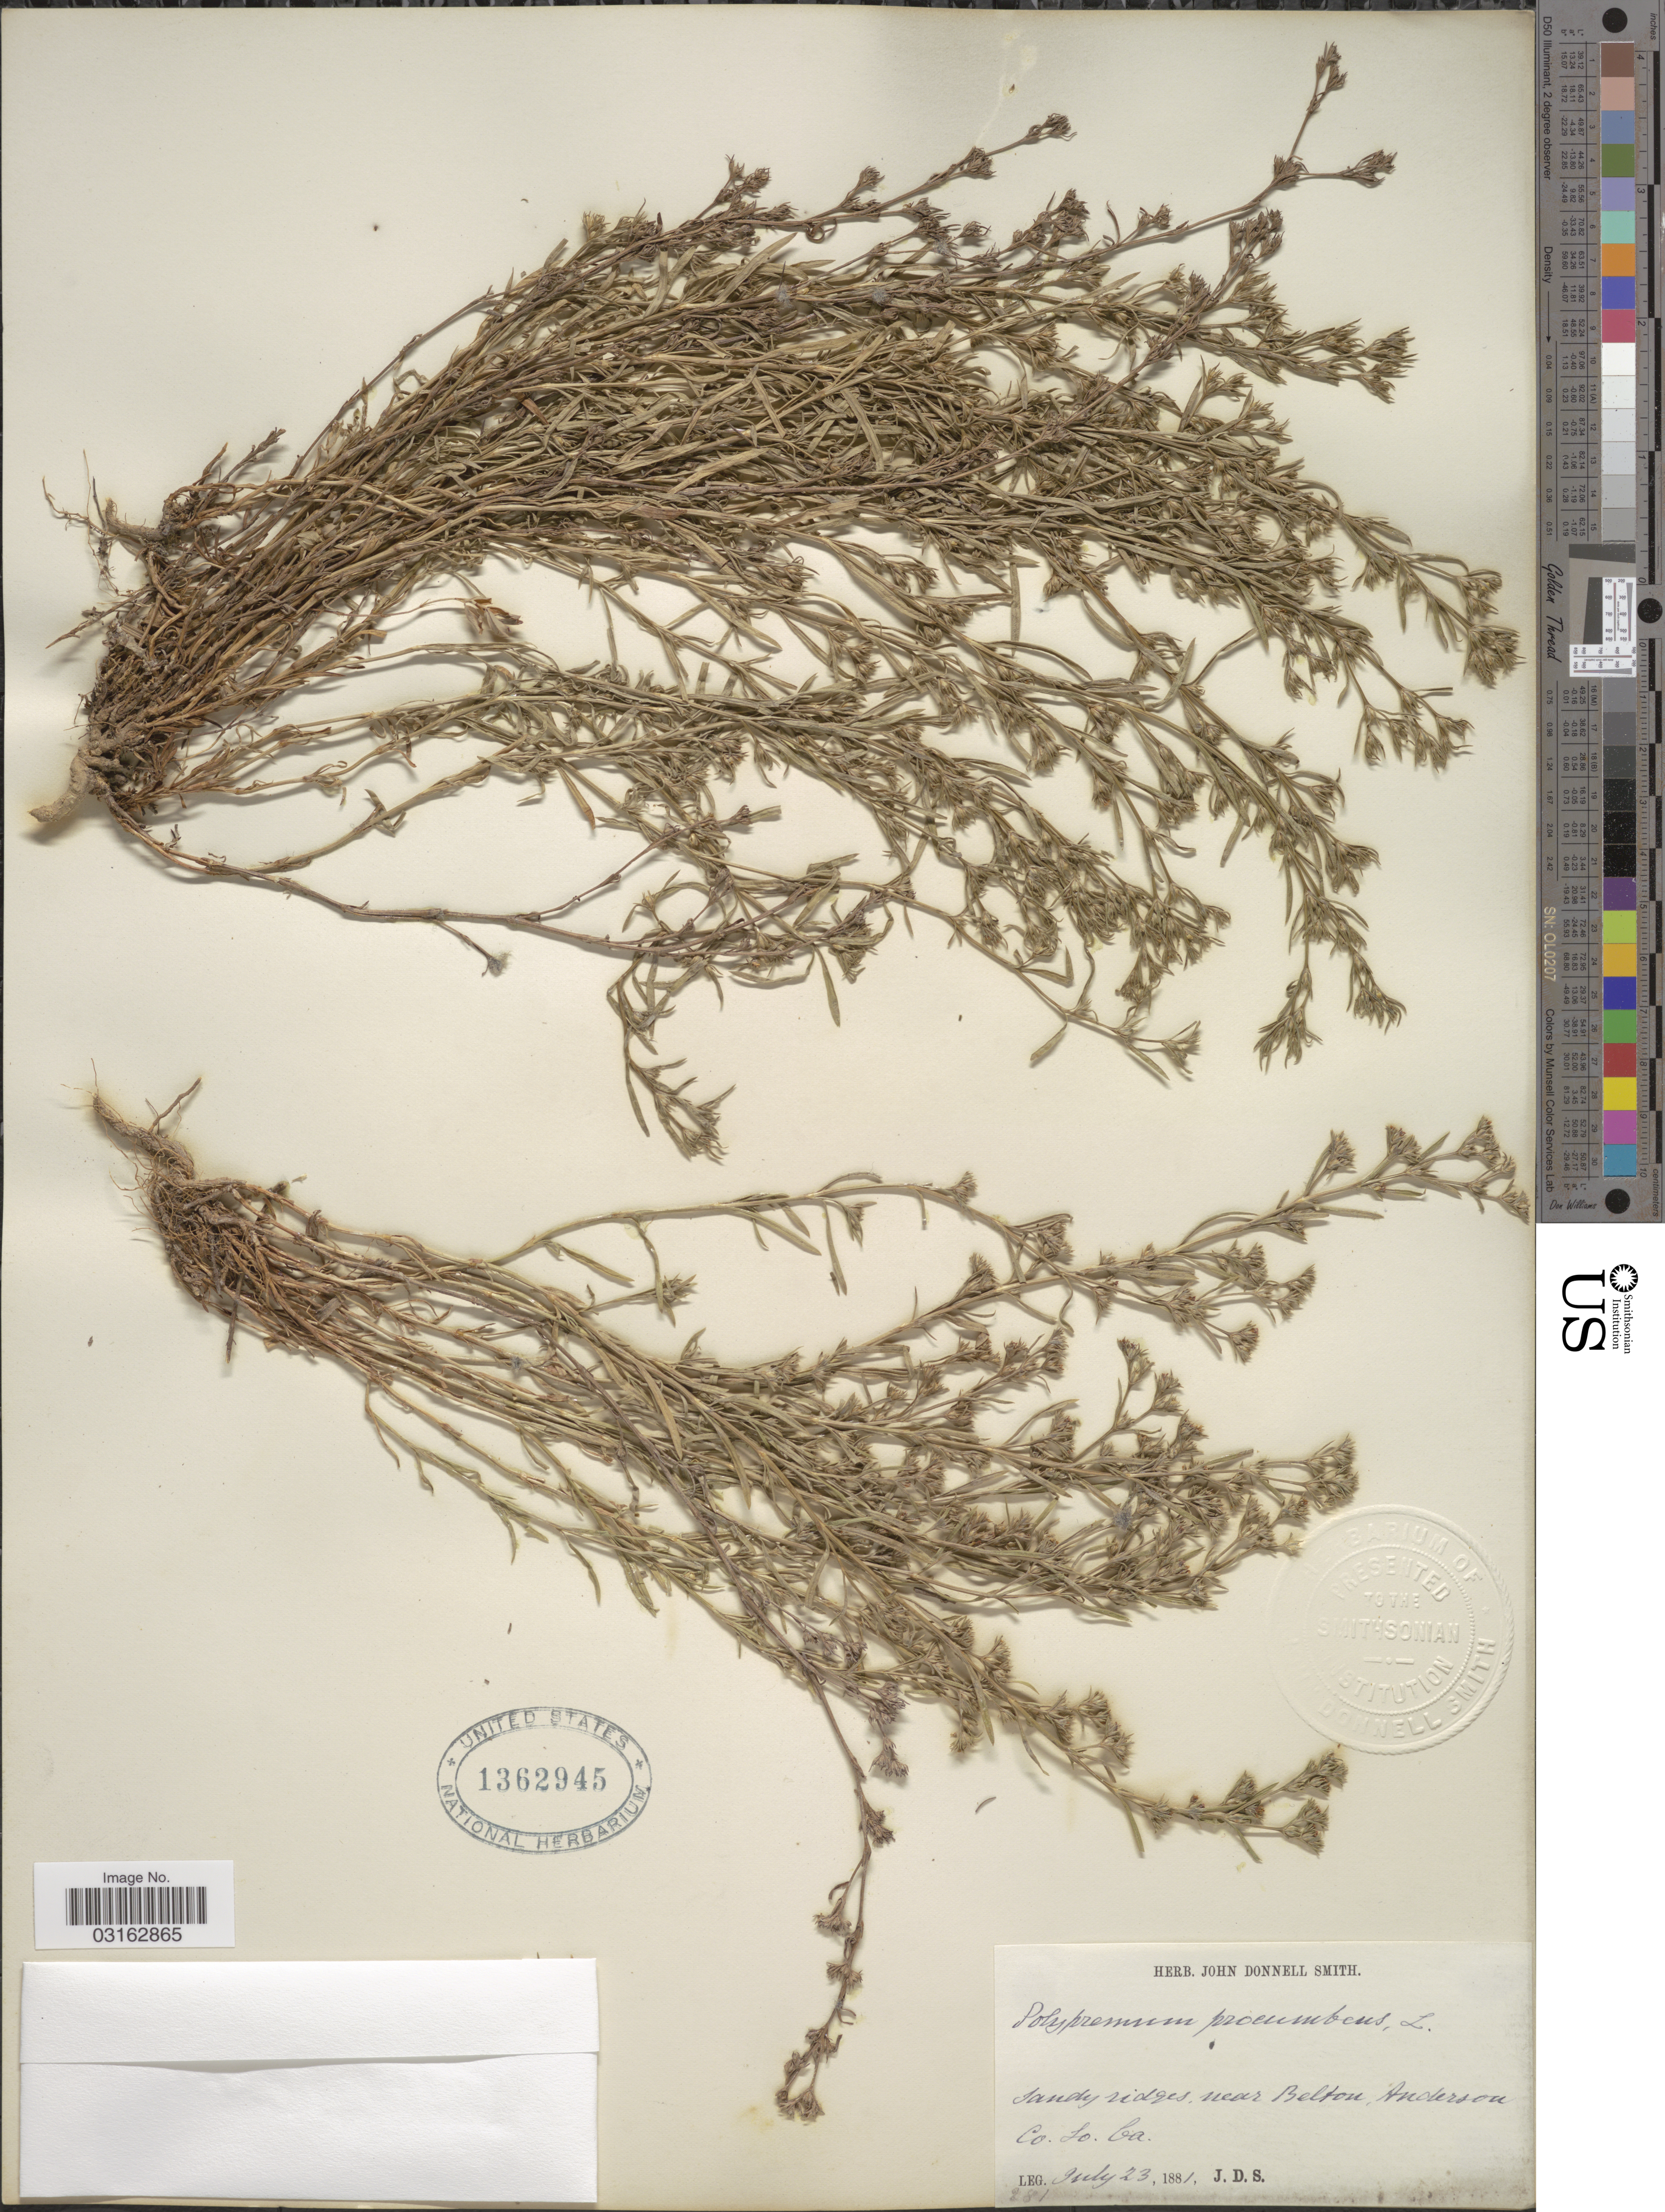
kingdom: Plantae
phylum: Tracheophyta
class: Magnoliopsida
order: Lamiales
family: Tetrachondraceae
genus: Polypremum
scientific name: Polypremum procumbens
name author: L.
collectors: J. Donnell Smith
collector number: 281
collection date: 1881-07-23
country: United States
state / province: South Carolina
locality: Sandy ridges near Belton, Anderson Co.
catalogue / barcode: US 1362945